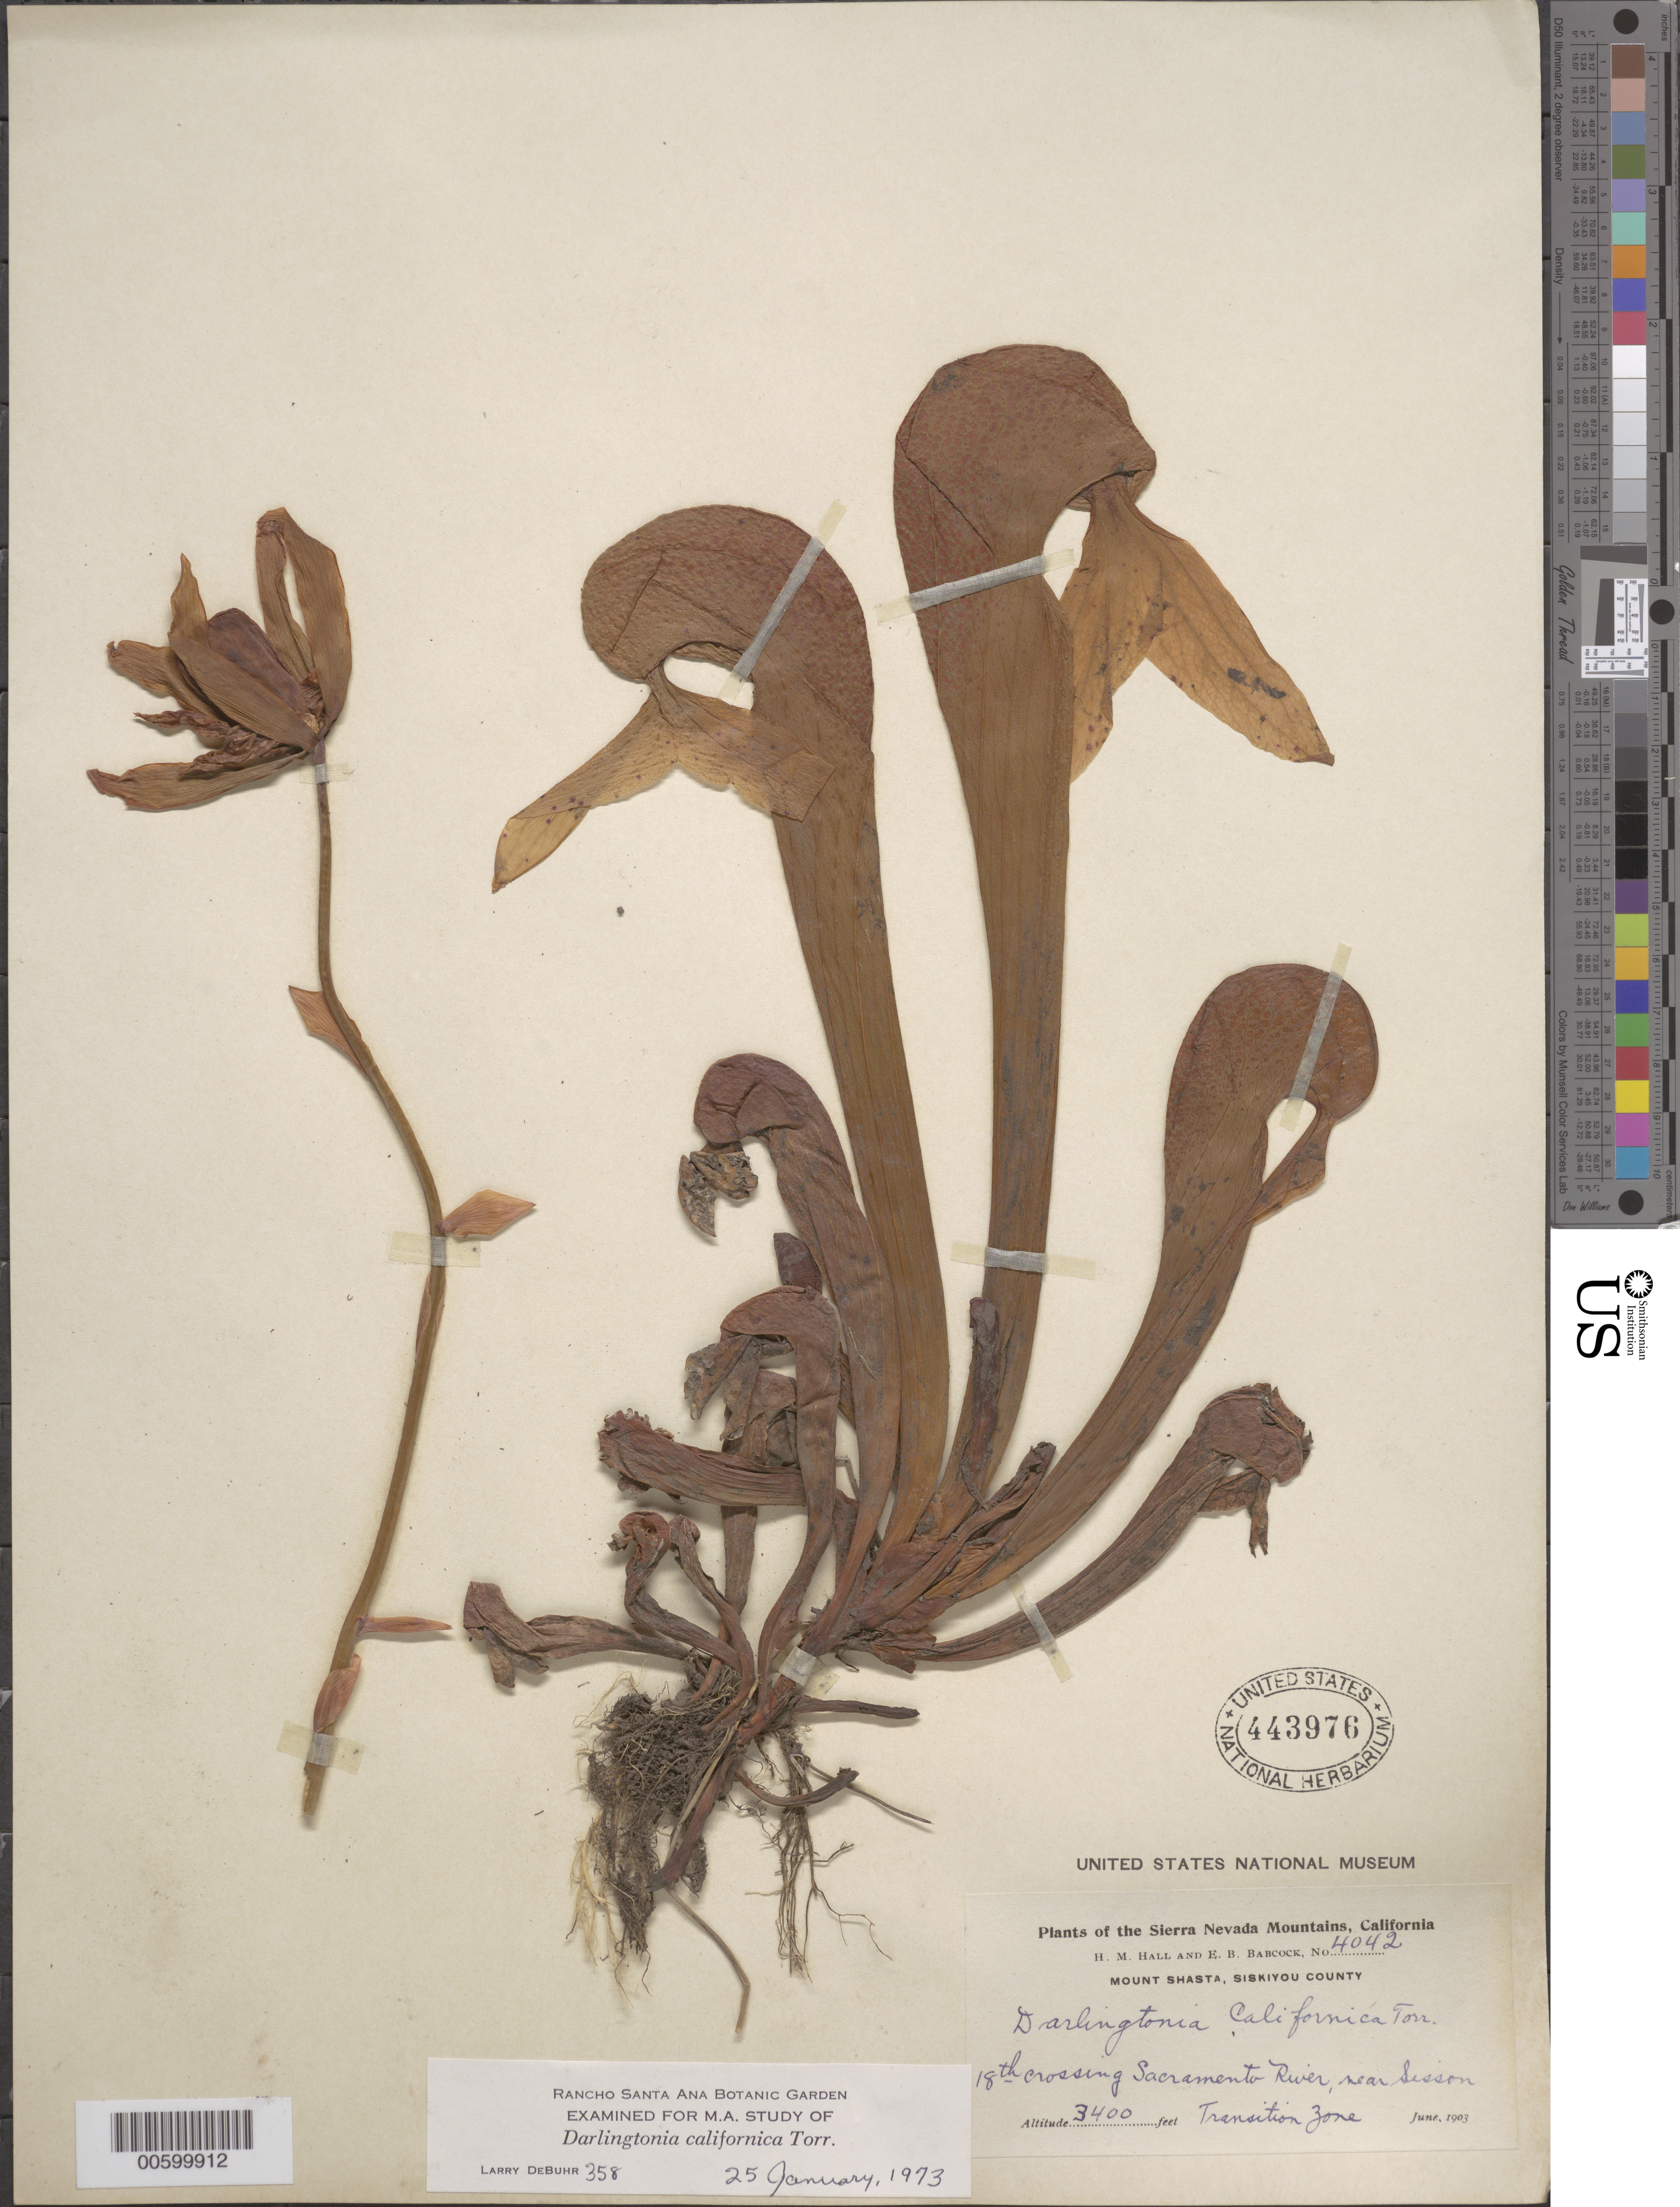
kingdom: Plantae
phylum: Tracheophyta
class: Magnoliopsida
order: Ericales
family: Sarraceniaceae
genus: Darlingtonia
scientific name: Darlingtonia californica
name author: Torr.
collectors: H. M. Hall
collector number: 4042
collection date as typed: Jun 1903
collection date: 1903-06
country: United States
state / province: California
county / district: Siskiyou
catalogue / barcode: US 443976